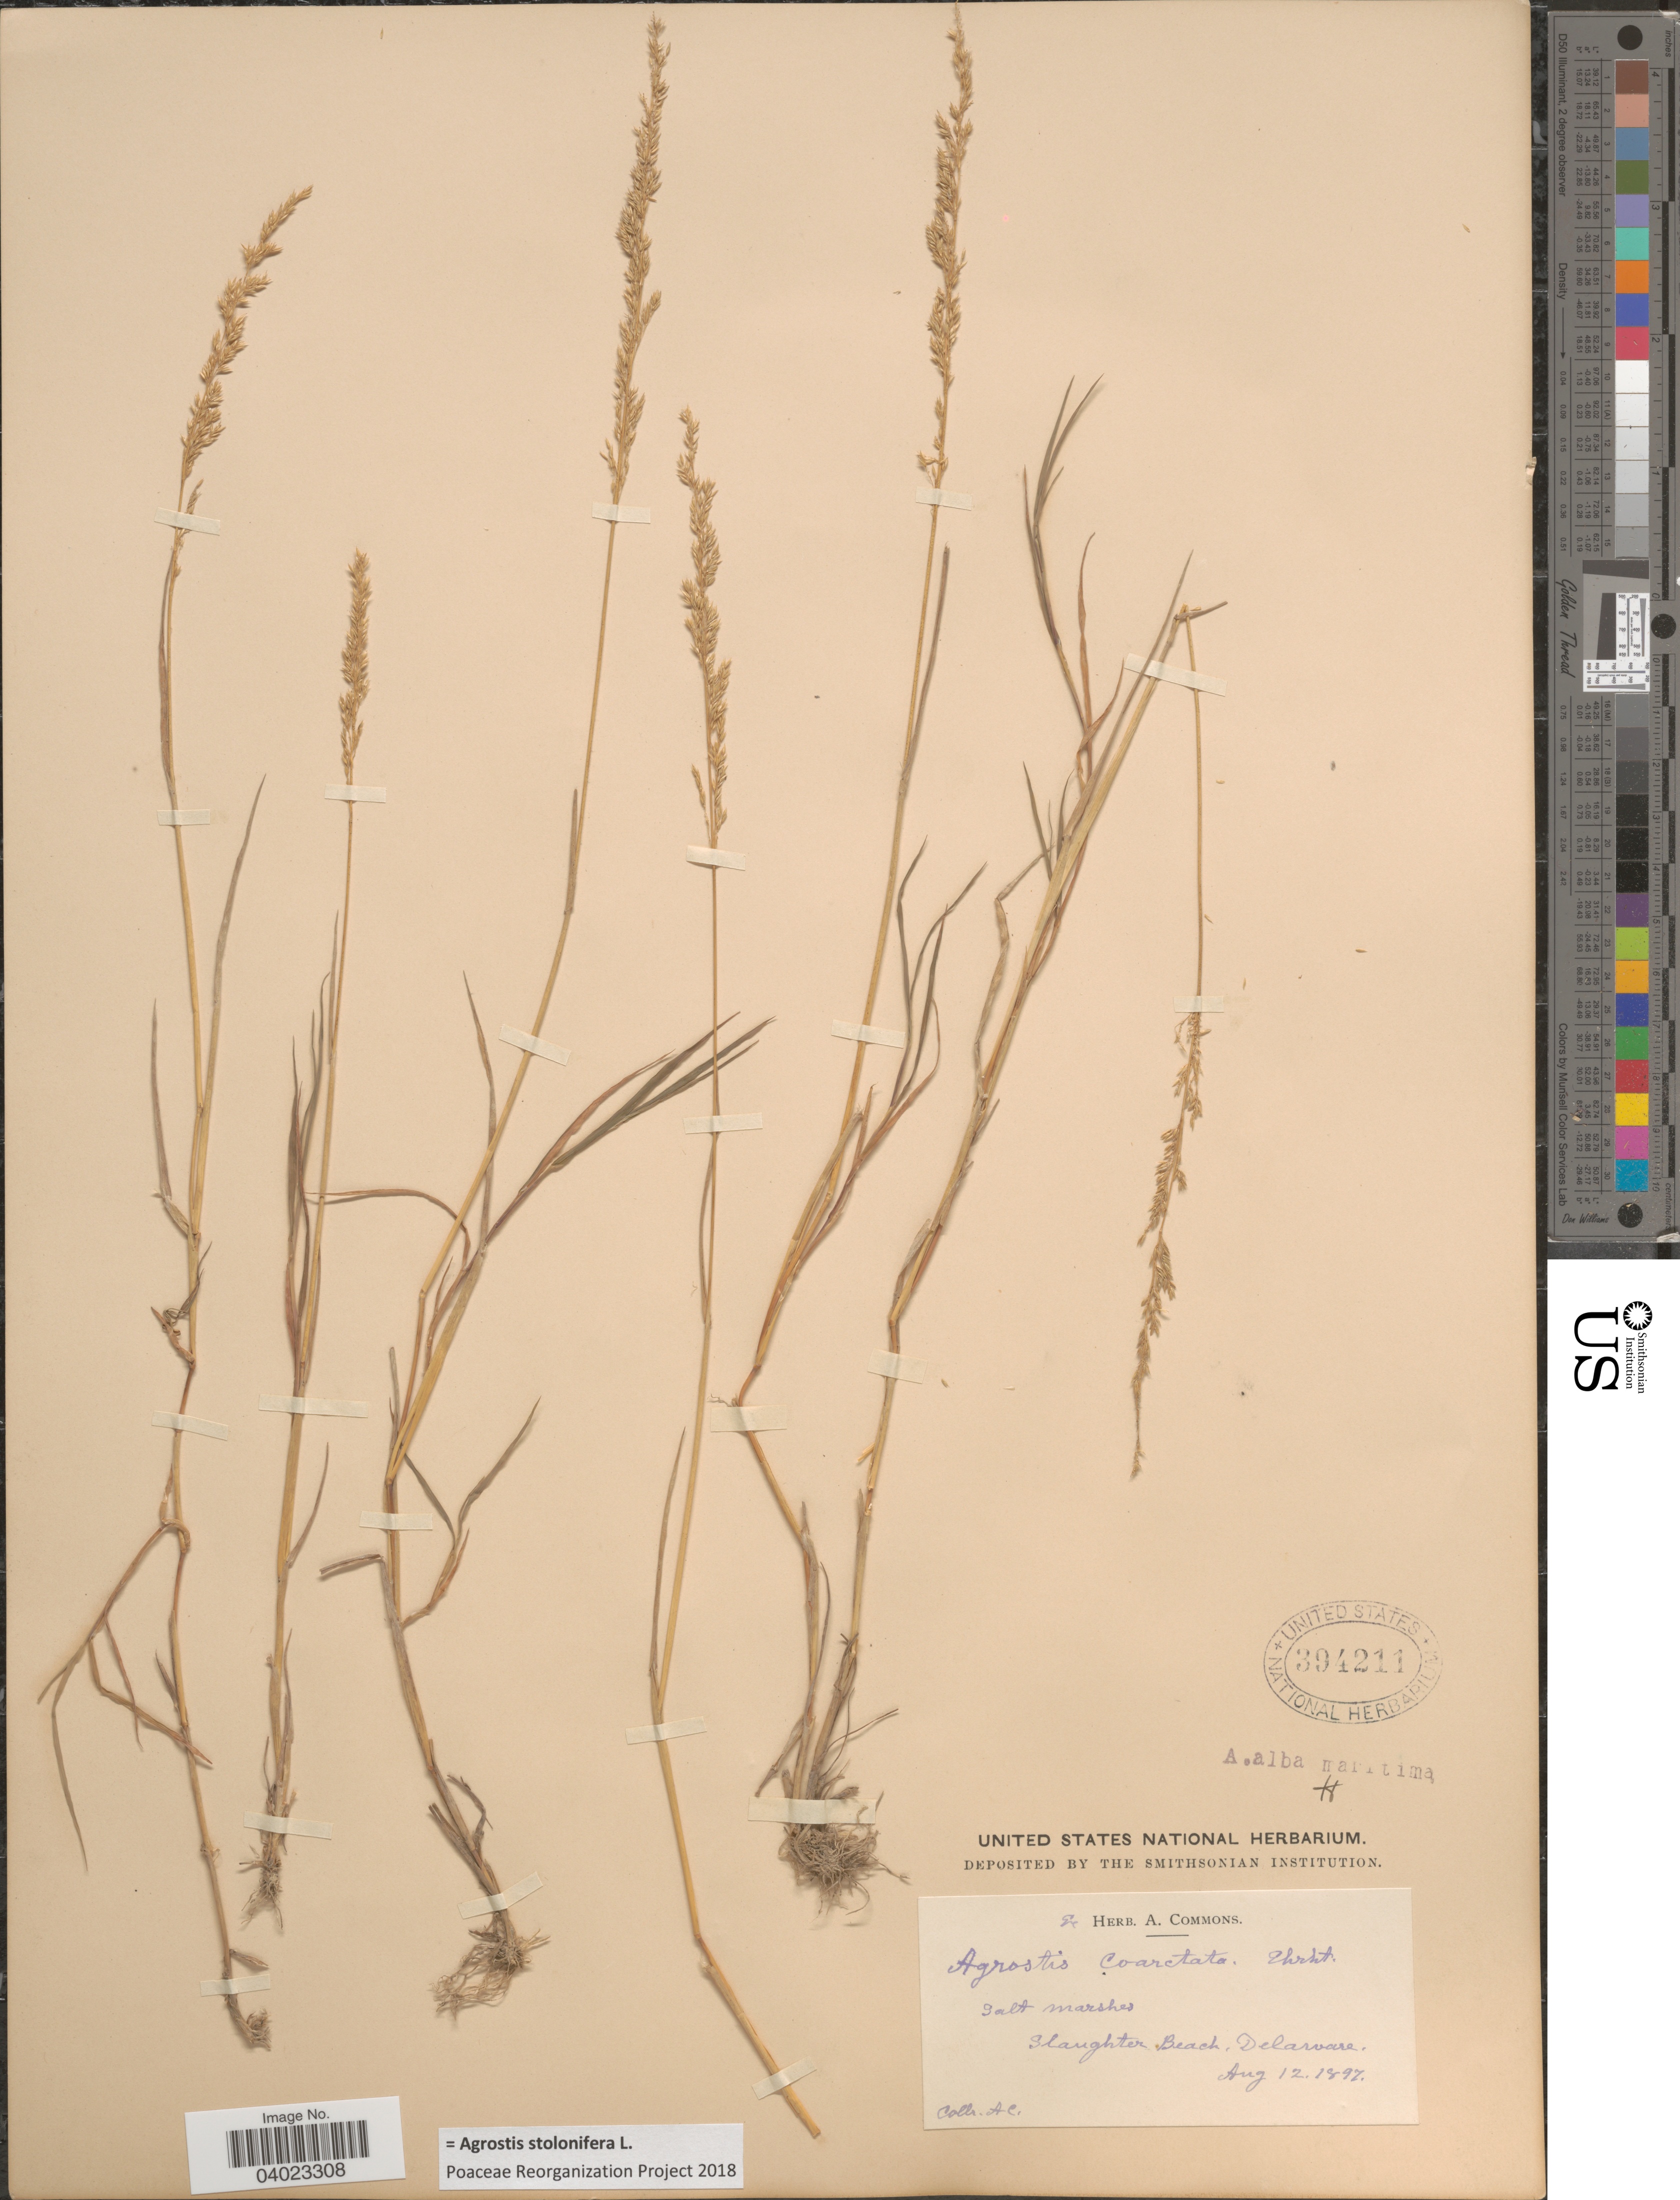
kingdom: Plantae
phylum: Tracheophyta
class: Liliopsida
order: Poales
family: Poaceae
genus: Agrostis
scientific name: Agrostis stolonifera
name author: L.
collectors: A. Commons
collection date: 1897-08-12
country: United States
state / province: Delaware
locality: Slaughter Beach.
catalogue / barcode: US 394211